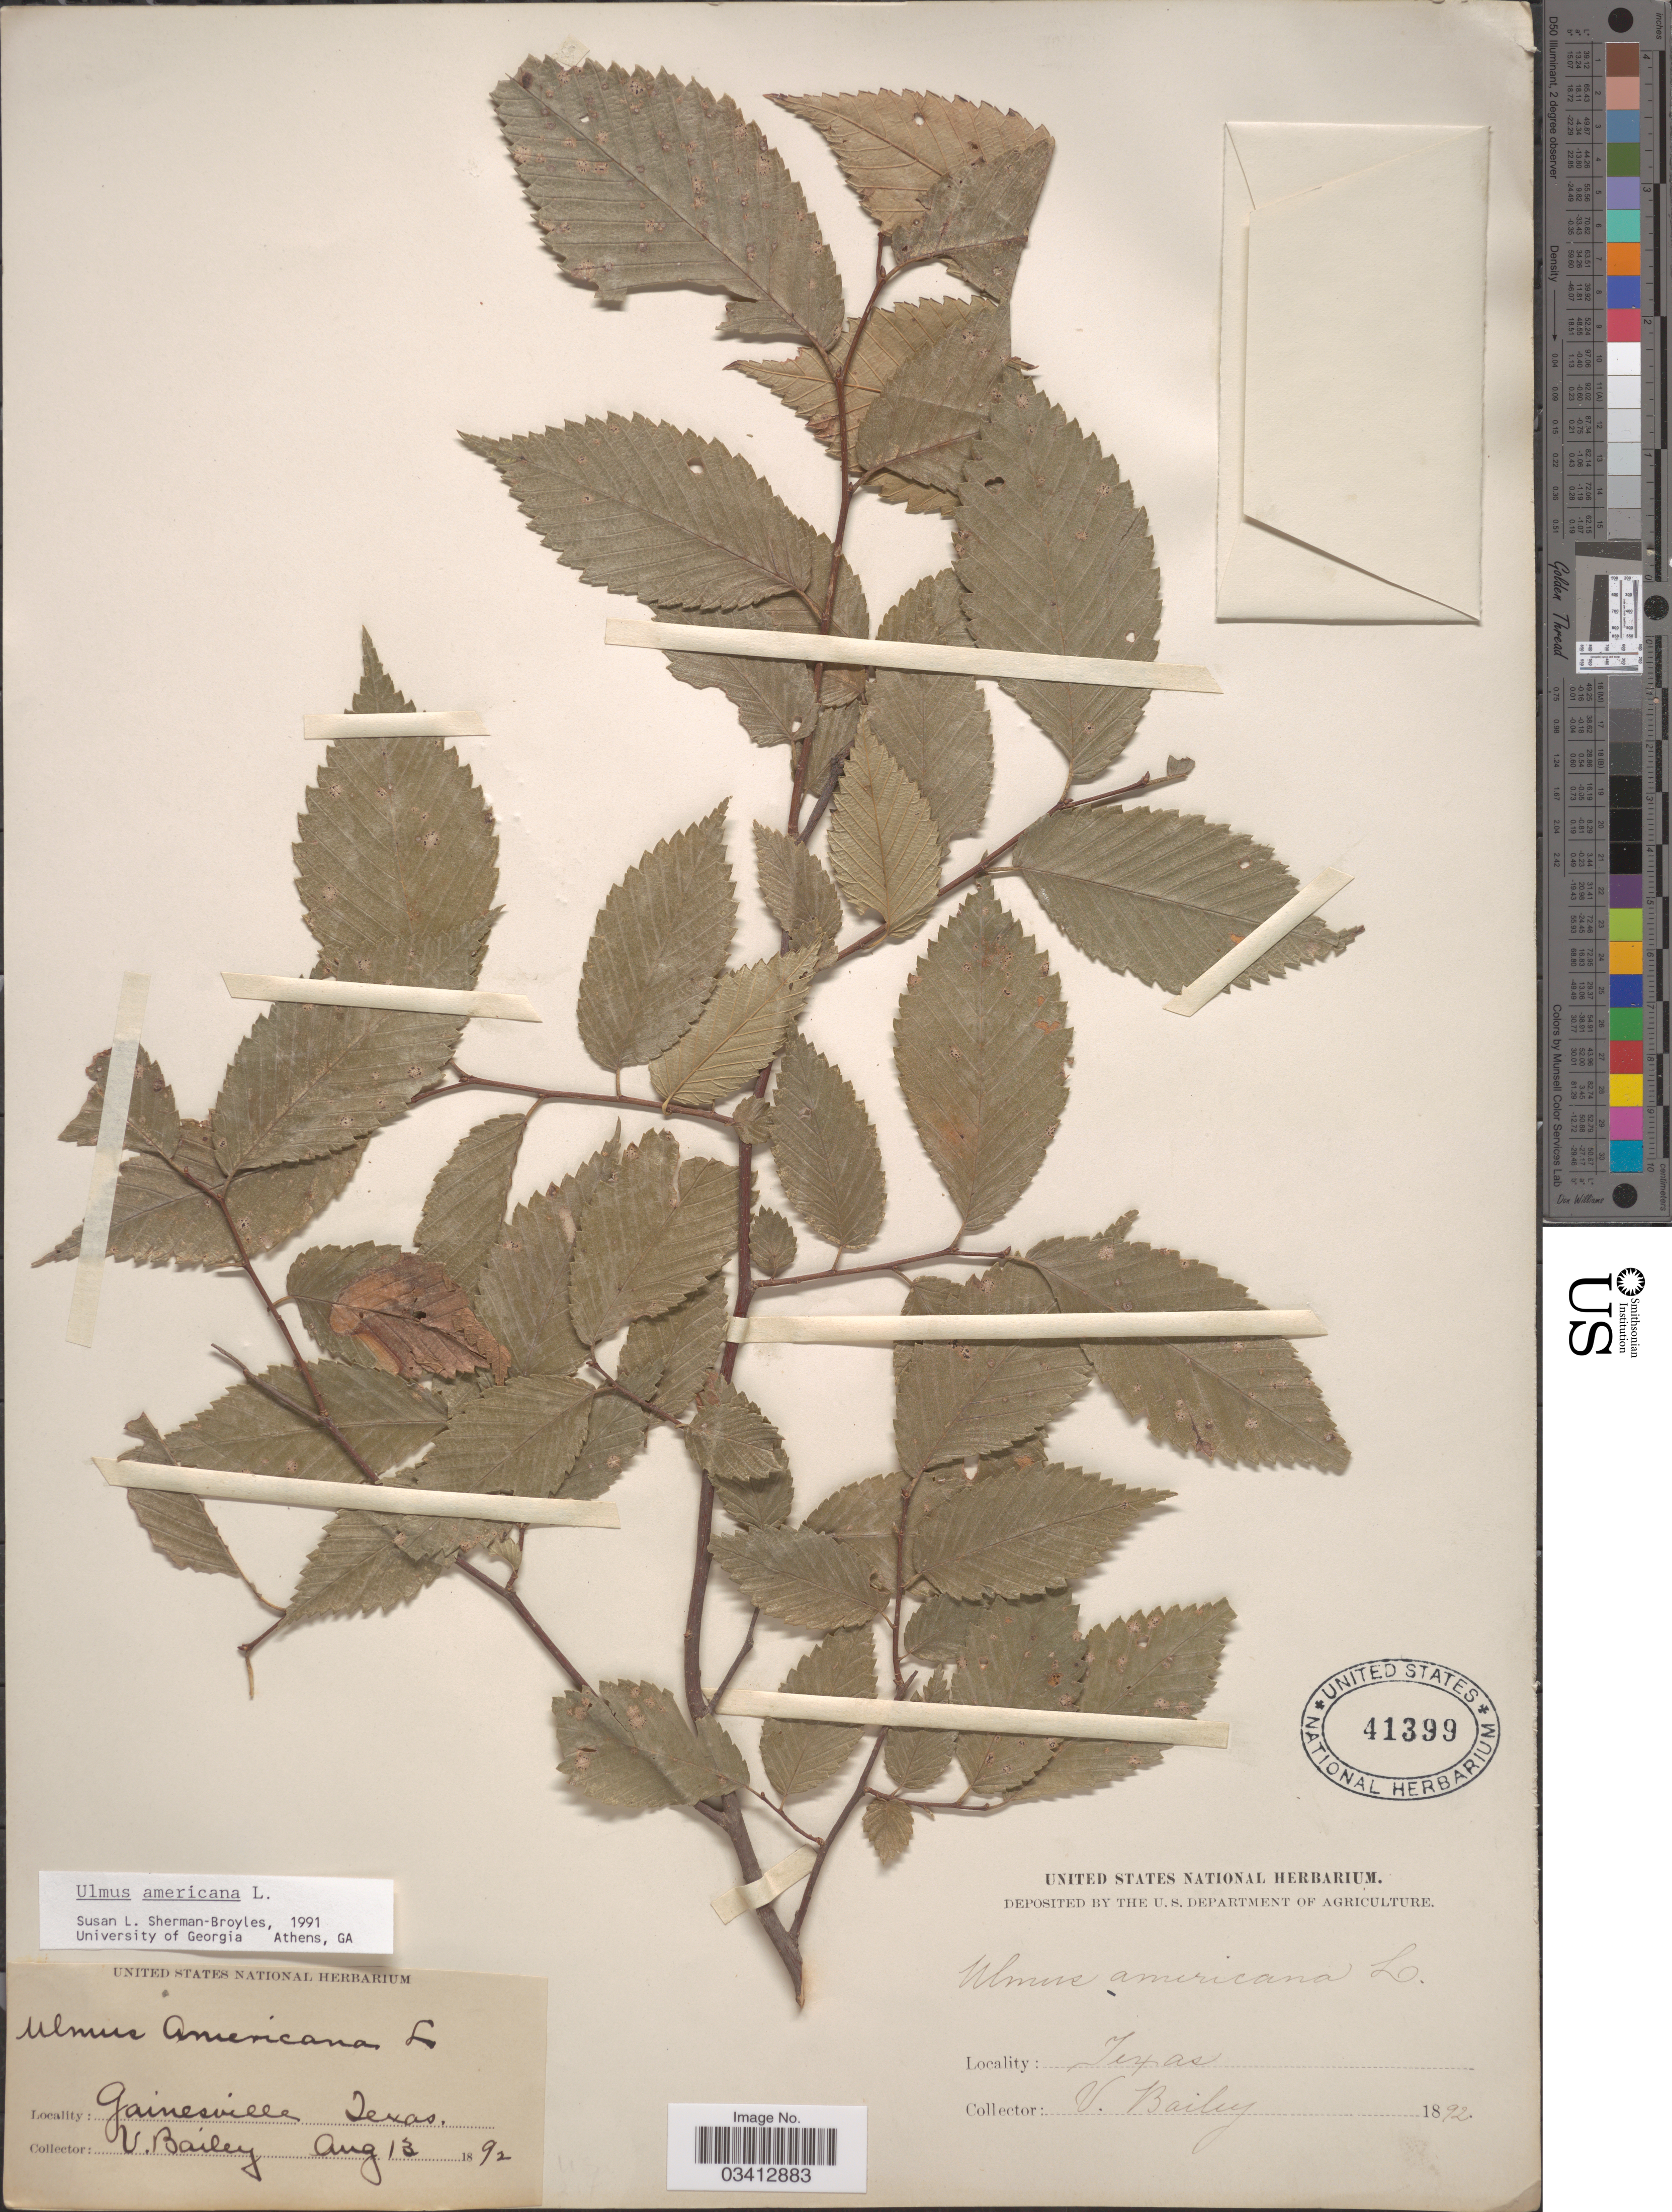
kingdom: Plantae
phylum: Tracheophyta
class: Magnoliopsida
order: Rosales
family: Ulmaceae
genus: Ulmus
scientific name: Ulmus americana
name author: L.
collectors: V. Bailey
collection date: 1892-08-13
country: United States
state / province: Texas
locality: Gainesville.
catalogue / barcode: US 41399